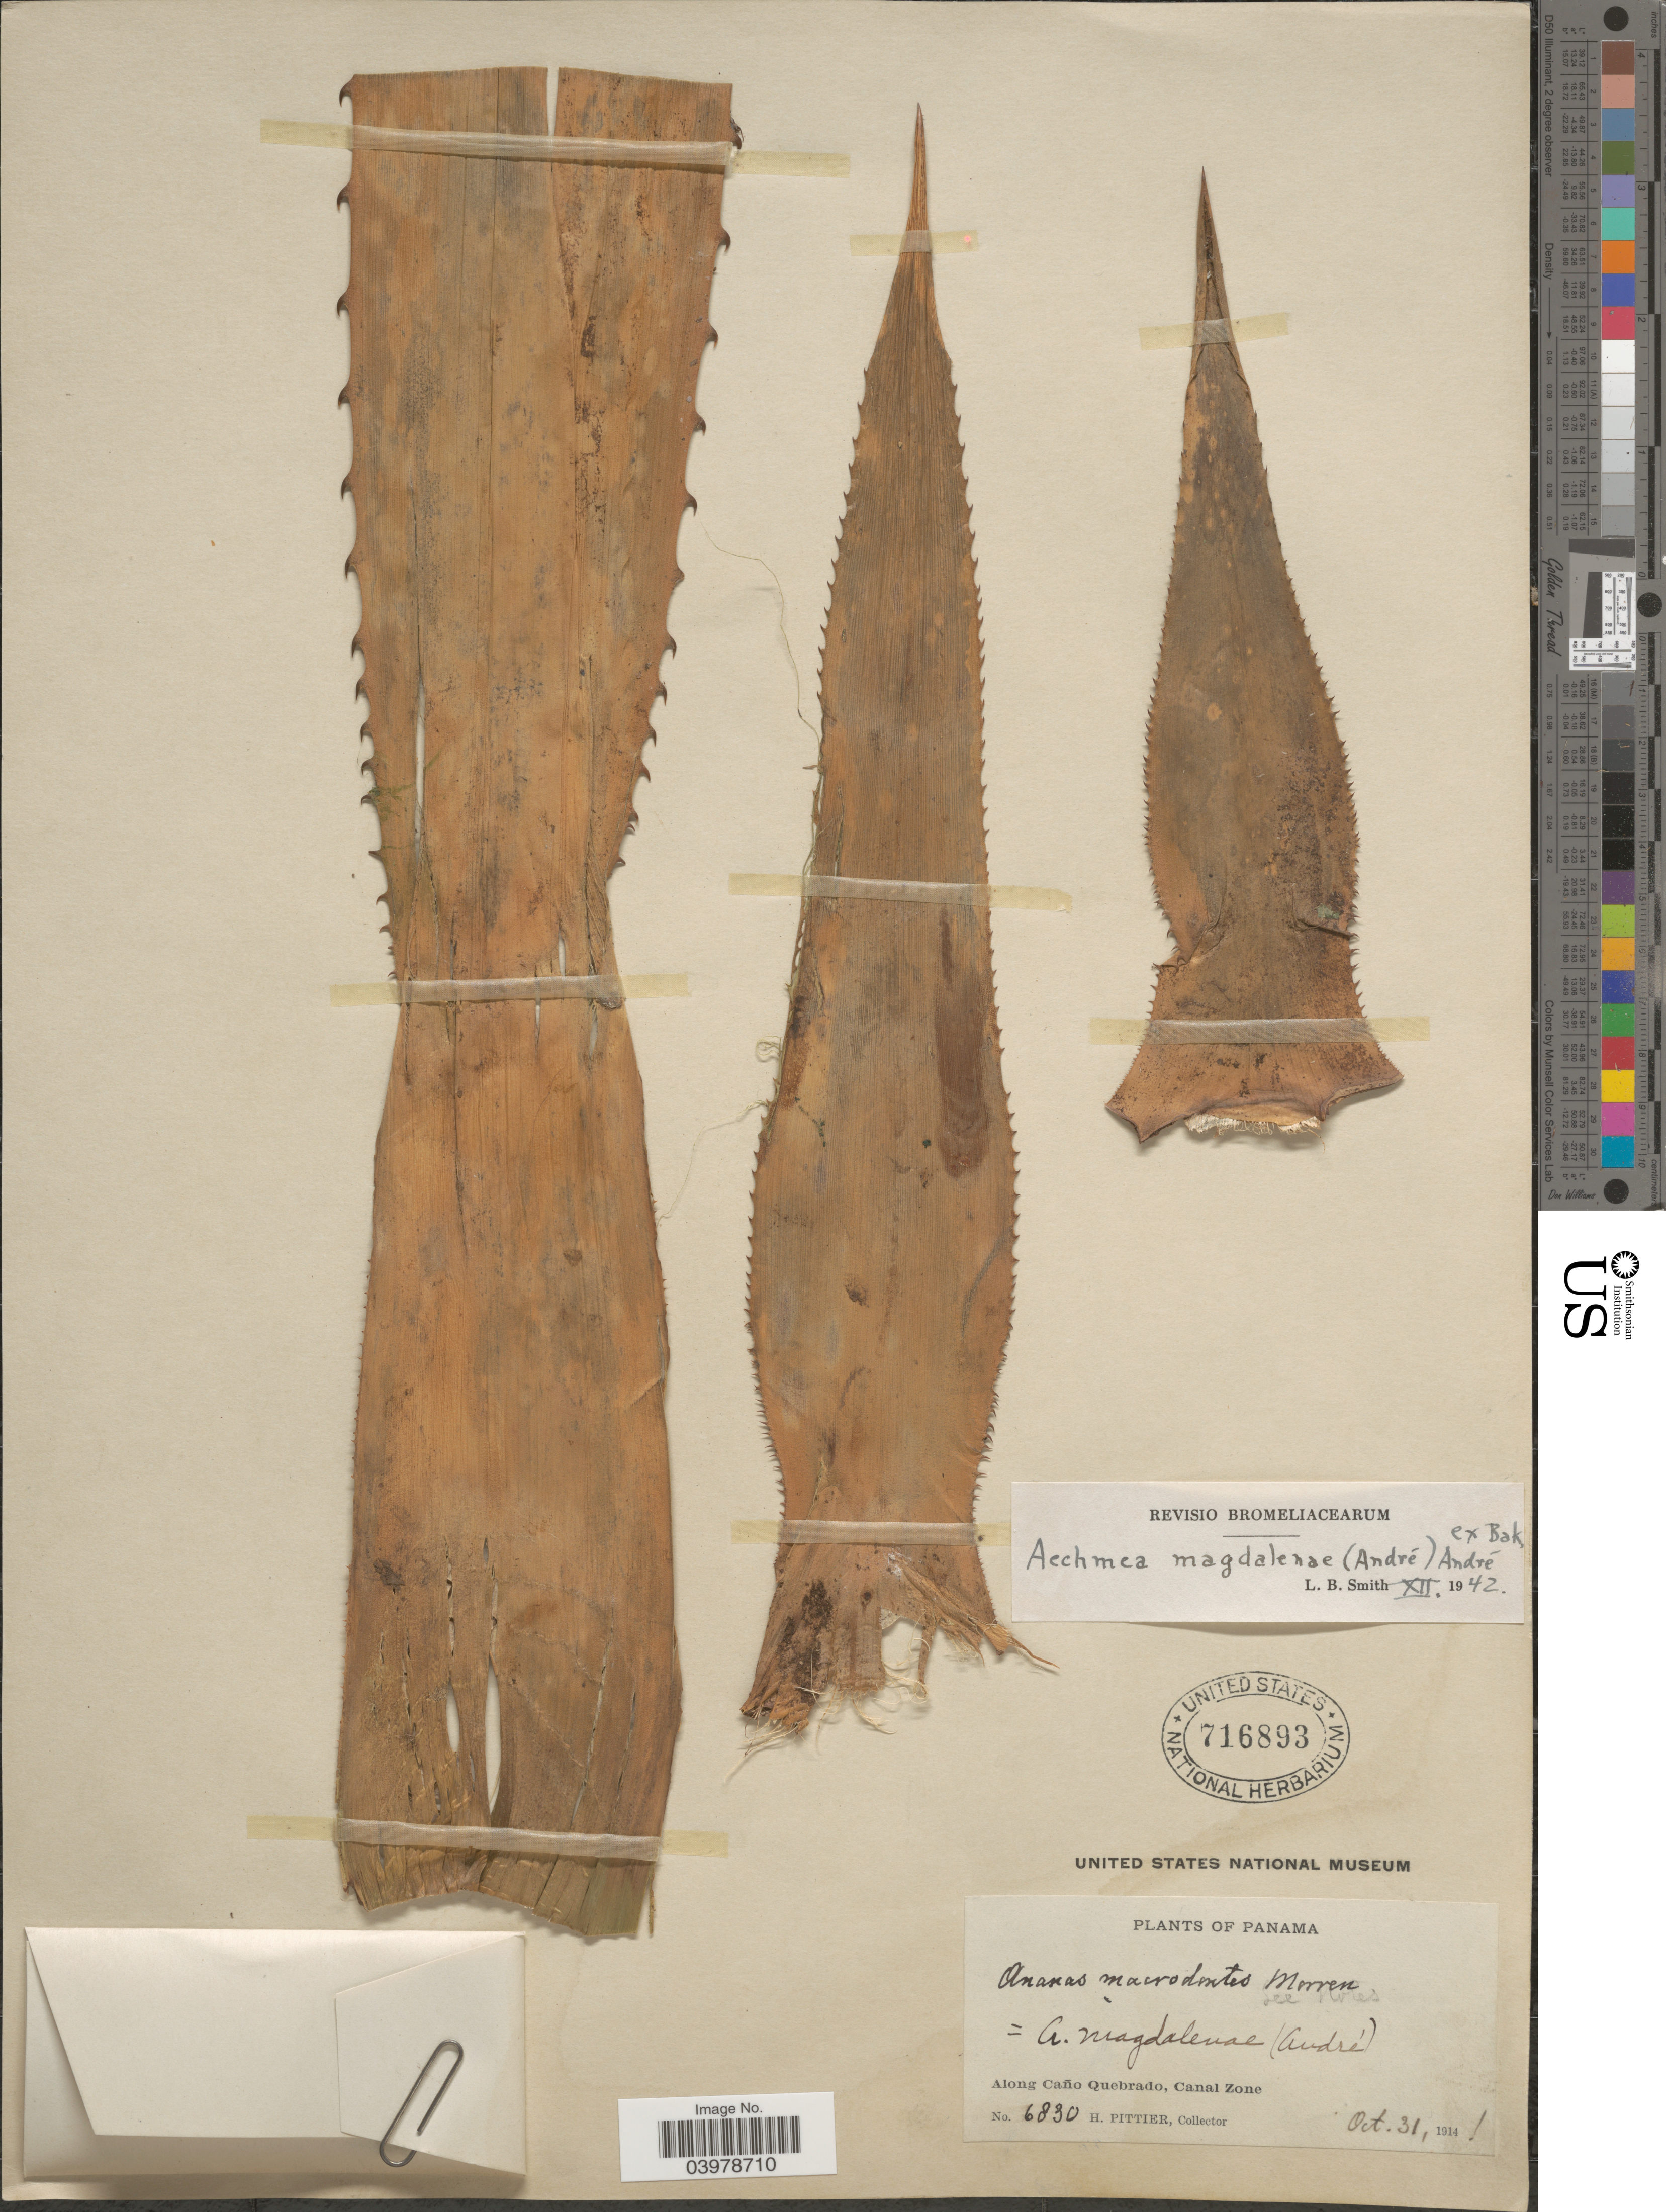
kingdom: Plantae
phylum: Tracheophyta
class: Liliopsida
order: Poales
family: Bromeliaceae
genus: Aechmea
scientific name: Aechmea magdalenae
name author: (André) André ex Baker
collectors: H. F. Pittier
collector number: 6830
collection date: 1914-10-31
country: Panama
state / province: Colón / Panamá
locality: Along Caño Quebrado, Canal Zone.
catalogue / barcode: US 716893